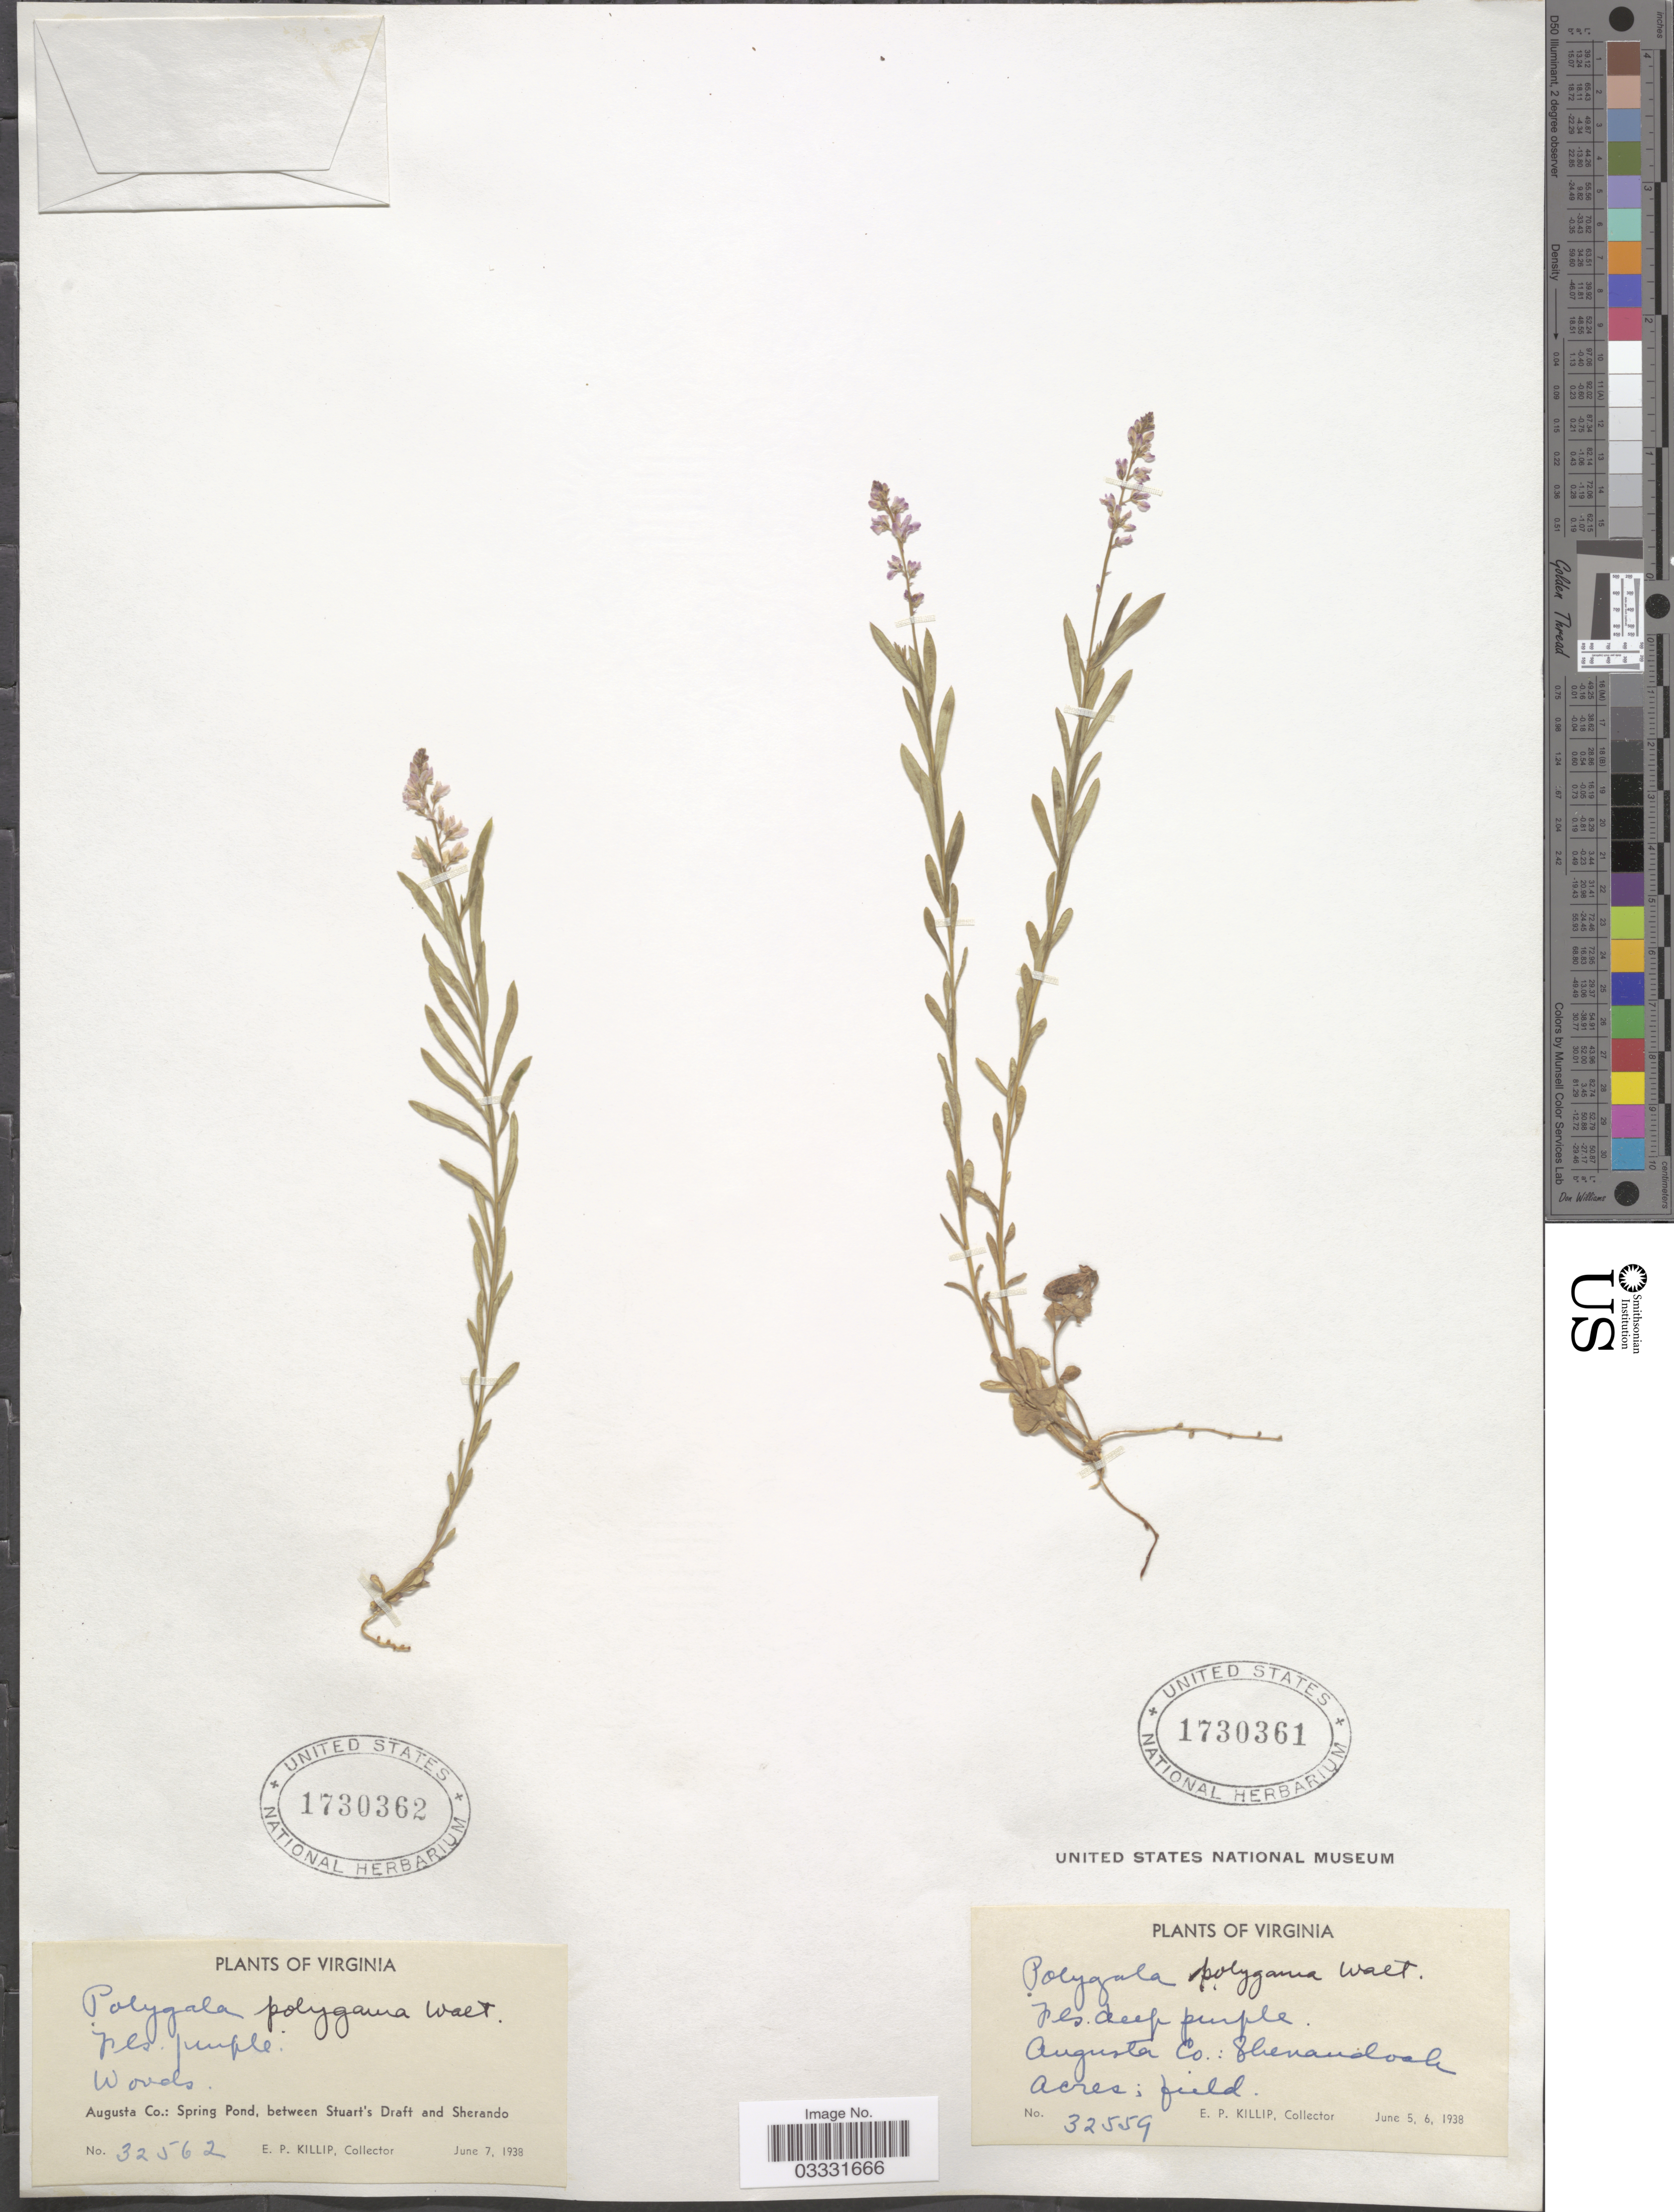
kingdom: Plantae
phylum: Tracheophyta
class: Magnoliopsida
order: Fabales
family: Polygalaceae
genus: Polygala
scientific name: Polygala polygama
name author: Walter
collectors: E. P. Killip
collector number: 32562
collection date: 1938-06-07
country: United States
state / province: Virginia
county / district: Augusta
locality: Augusta Co.: Spring Pond, between Stuart's Draft and Sherando.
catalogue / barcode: US 1730362-2